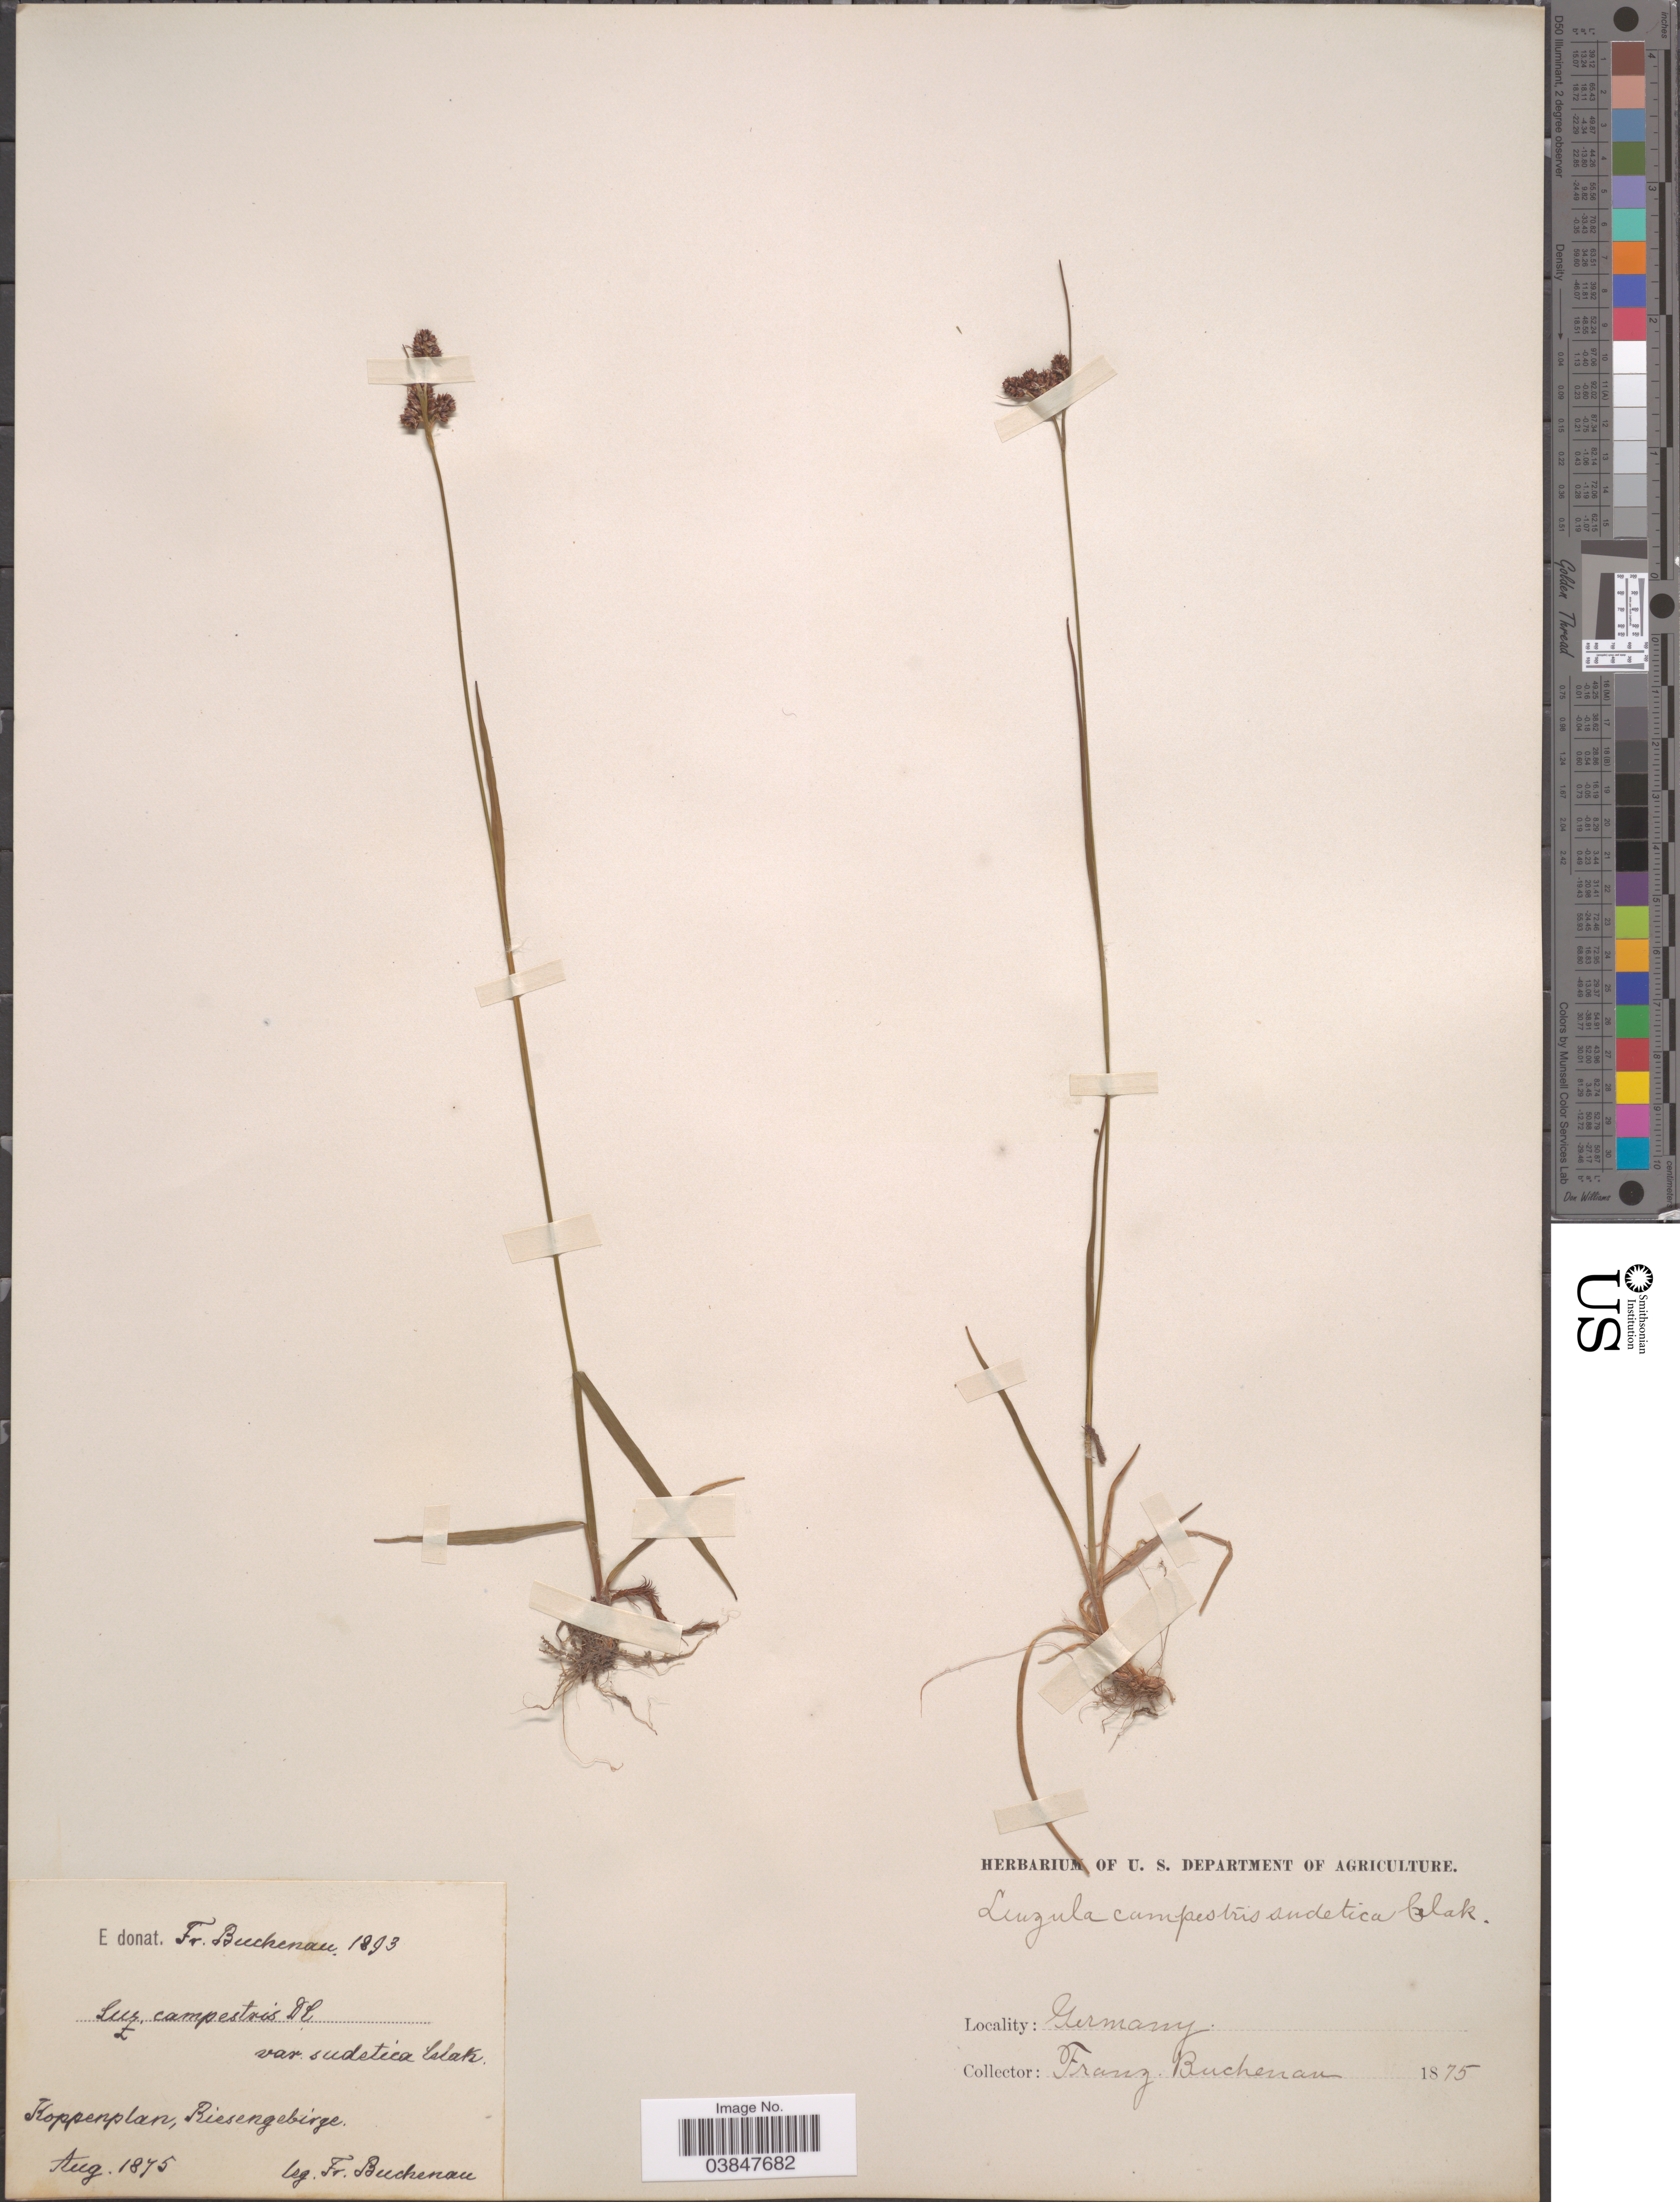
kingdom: Plantae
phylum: Tracheophyta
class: Liliopsida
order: Poales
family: Juncaceae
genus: Luzula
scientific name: Luzula campestris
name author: (L.) DC.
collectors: F. Buchenau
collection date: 1875-08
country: Germany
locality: Koppenplan, Riesengebirge.